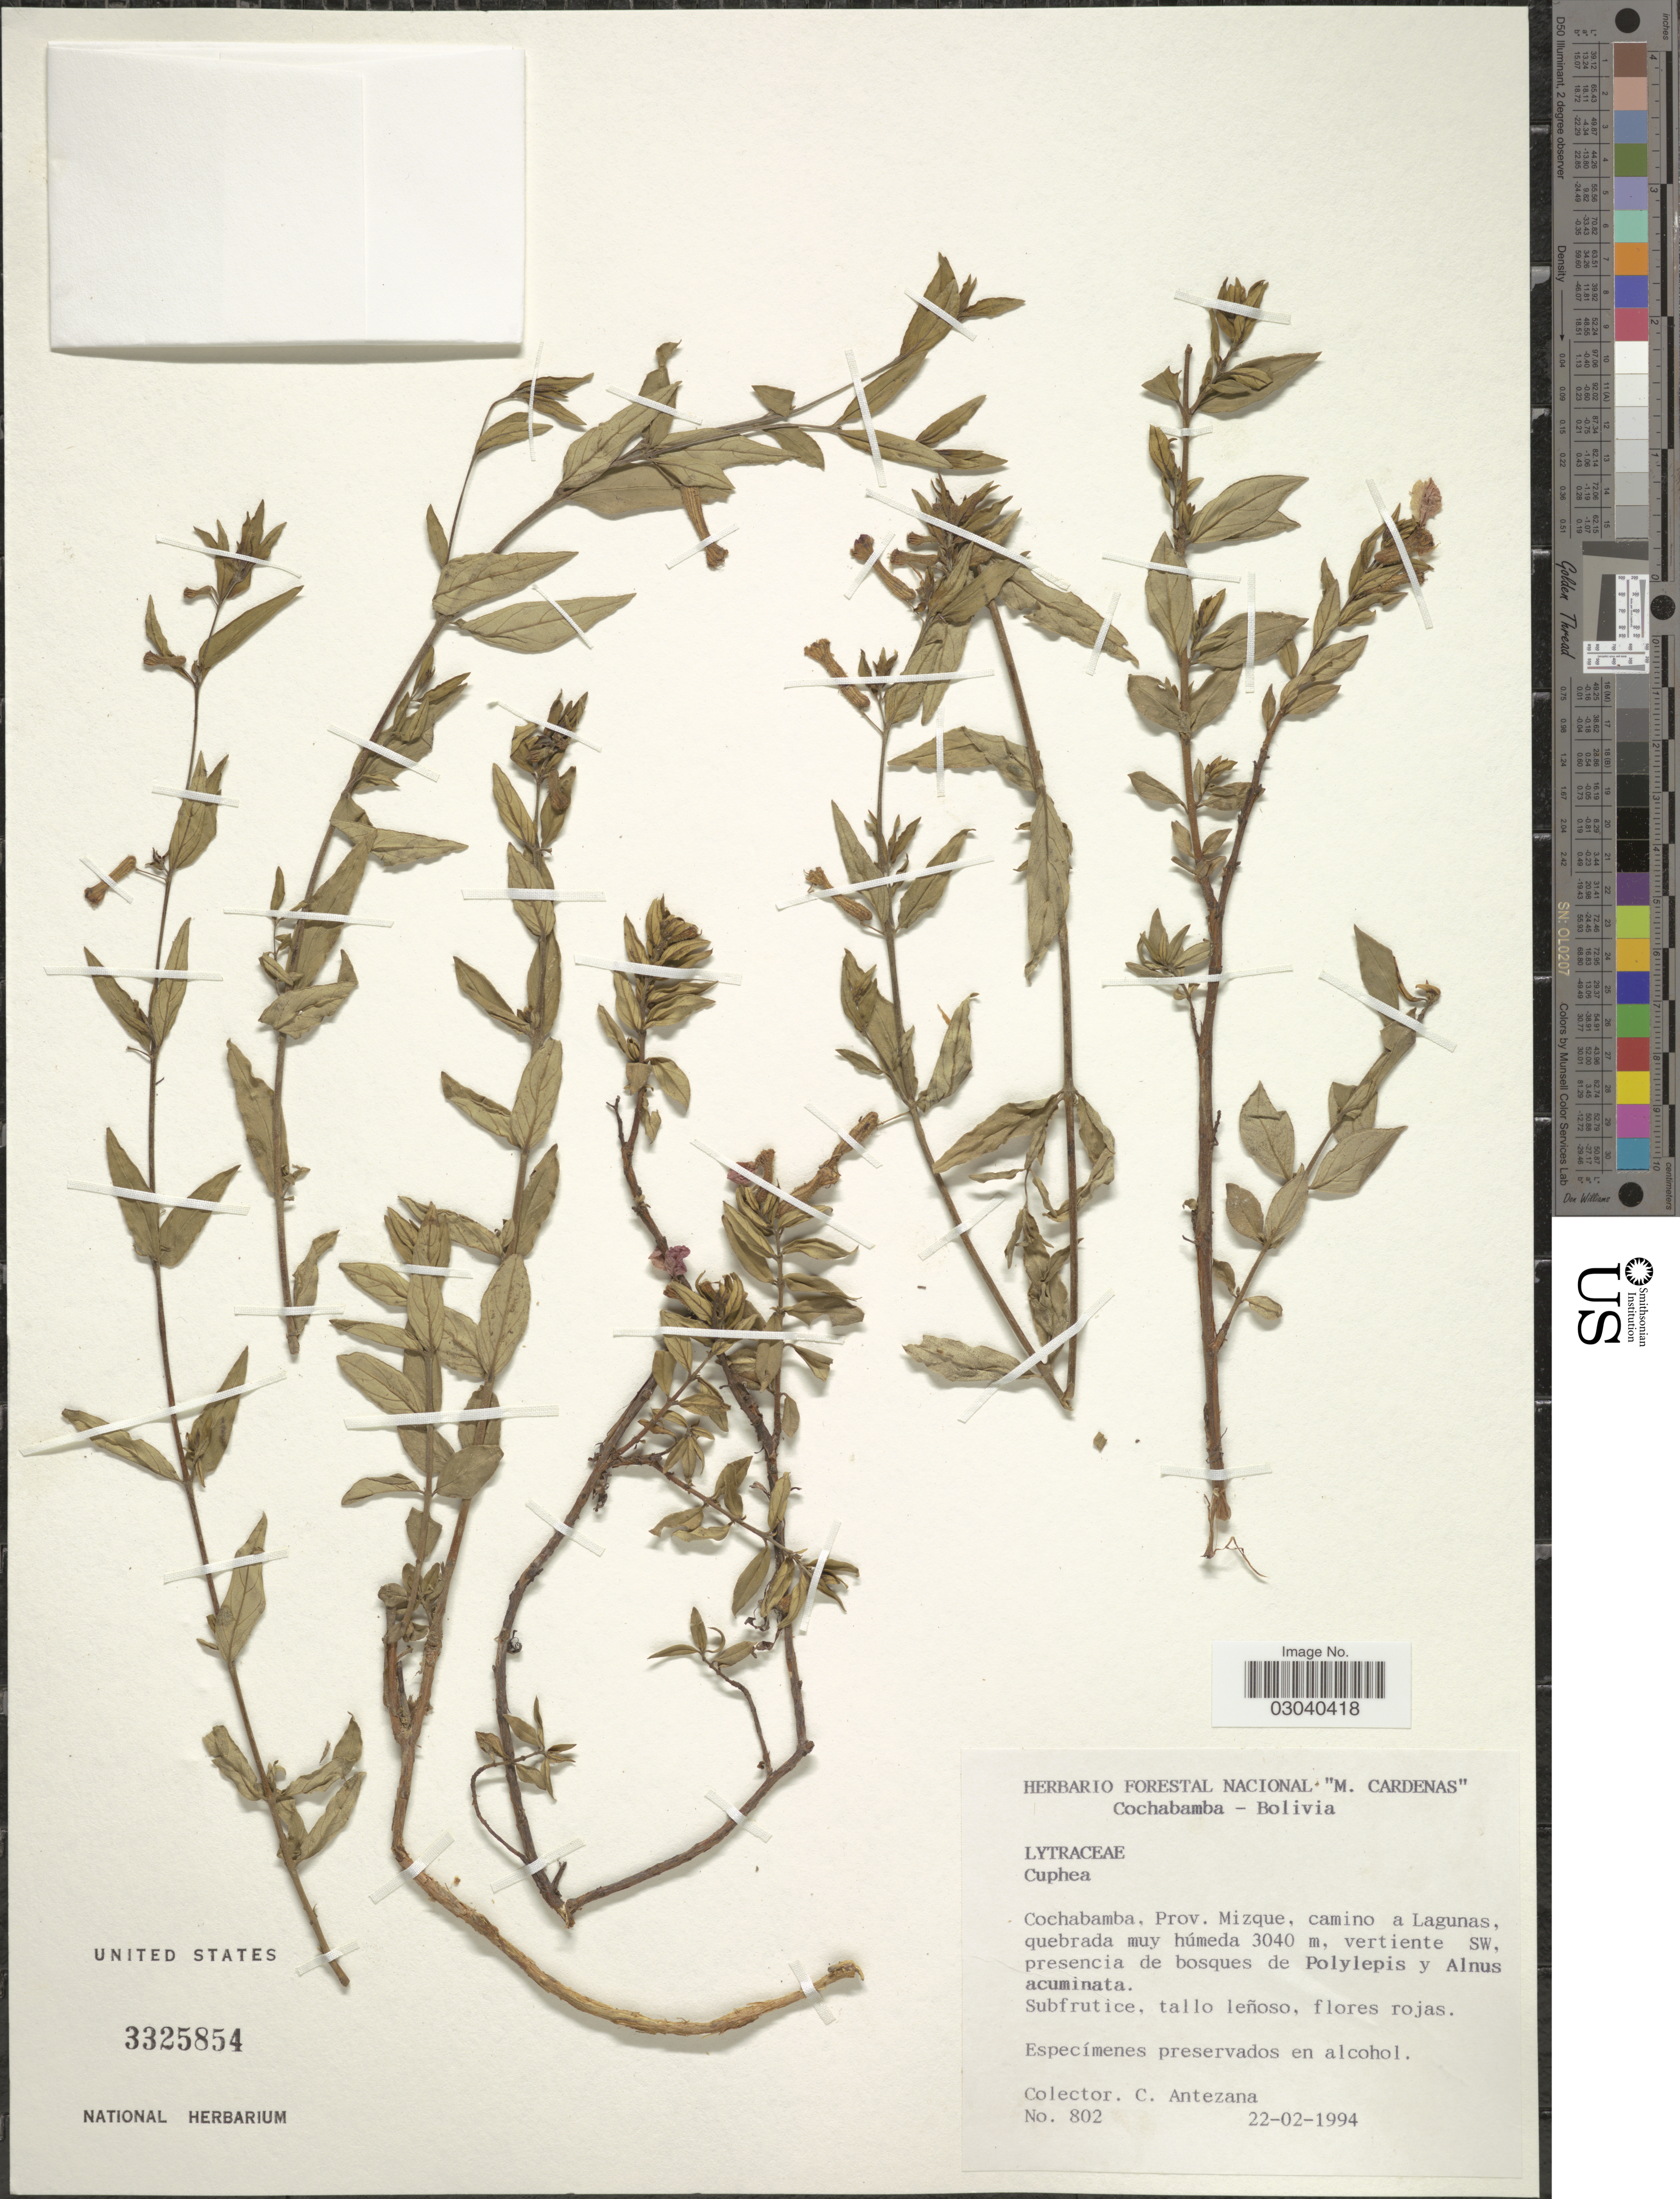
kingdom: Plantae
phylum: Tracheophyta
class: Magnoliopsida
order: Myrtales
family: Lythraceae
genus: Cuphea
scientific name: Cuphea sp.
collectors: C. Antezana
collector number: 802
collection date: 1994-02-22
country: Bolivia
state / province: Cochabamba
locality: Prov. Mizque, camino a Lagunas, quebrada muy húmeda, vertiente SW.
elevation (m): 3040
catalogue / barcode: US 3325854